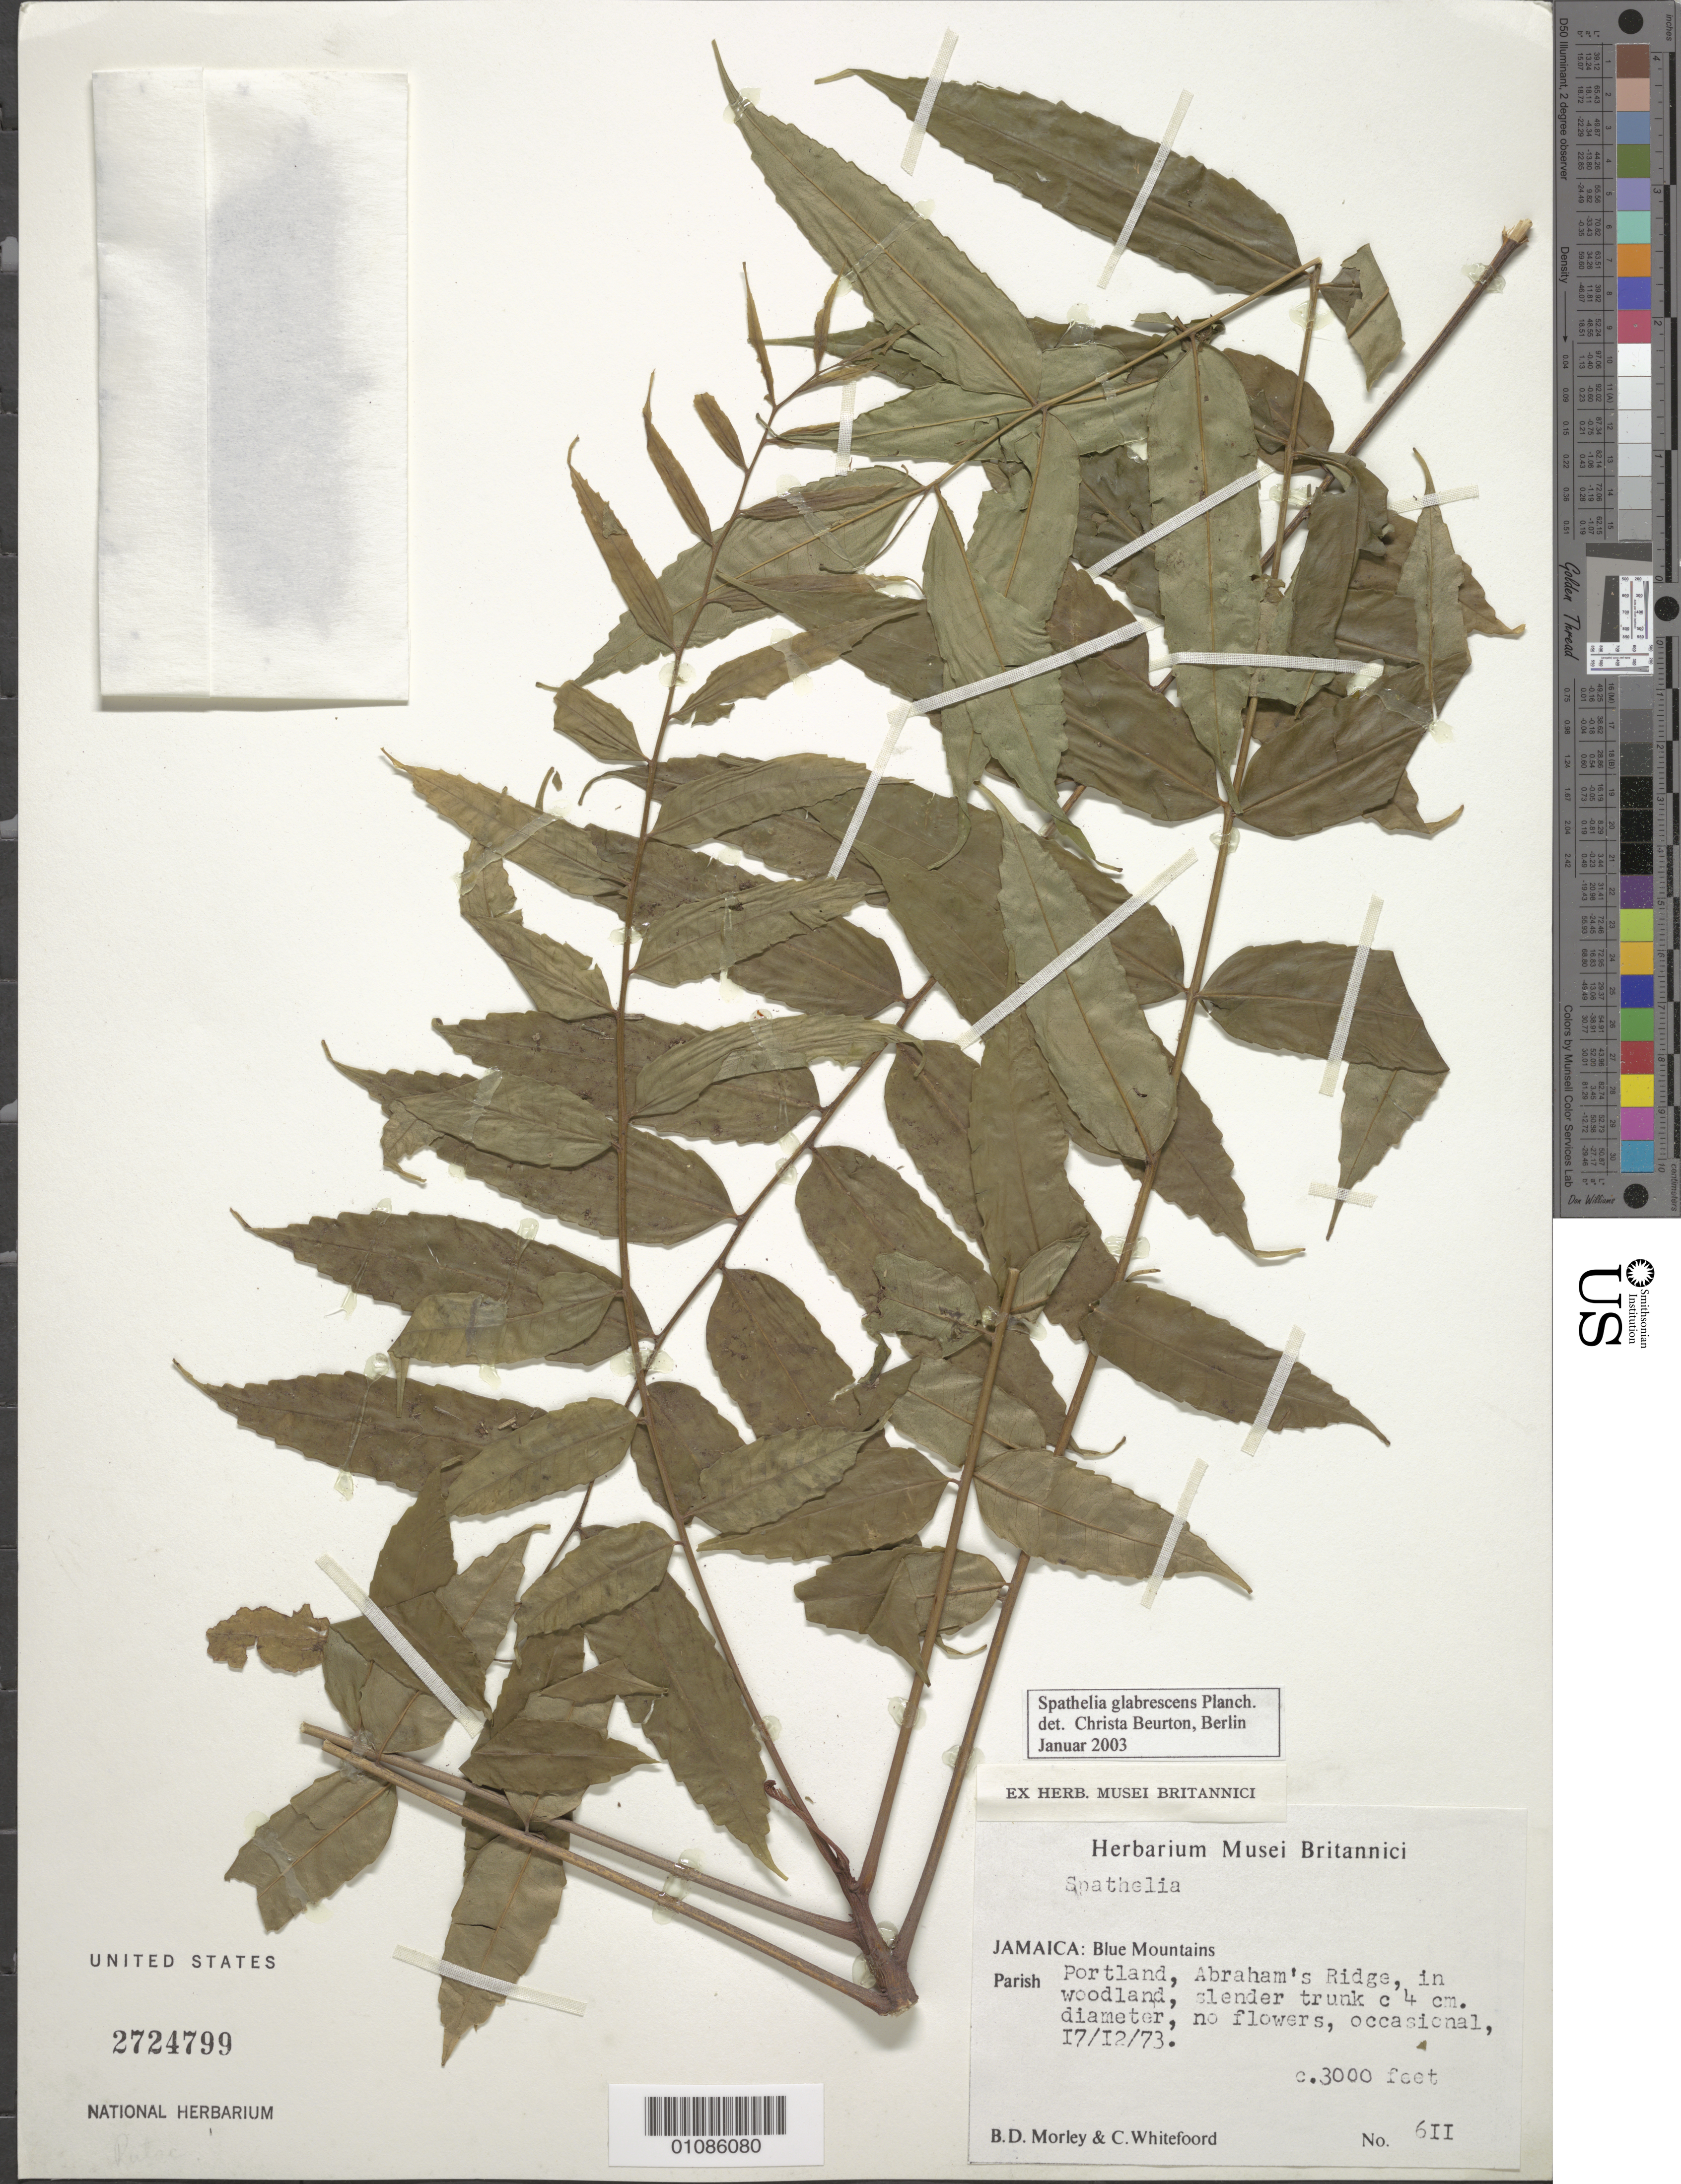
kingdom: Plantae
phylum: Tracheophyta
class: Magnoliopsida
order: Sapindales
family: Rutaceae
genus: Spathelia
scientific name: Spathelia glabrescens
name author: Planch.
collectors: B. D. Morley & C. Whitefoord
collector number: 611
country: Jamaica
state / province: Portland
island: Jamaica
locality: Portland, Abraham's Ridge, inwoodland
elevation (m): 914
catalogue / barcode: US 2724799